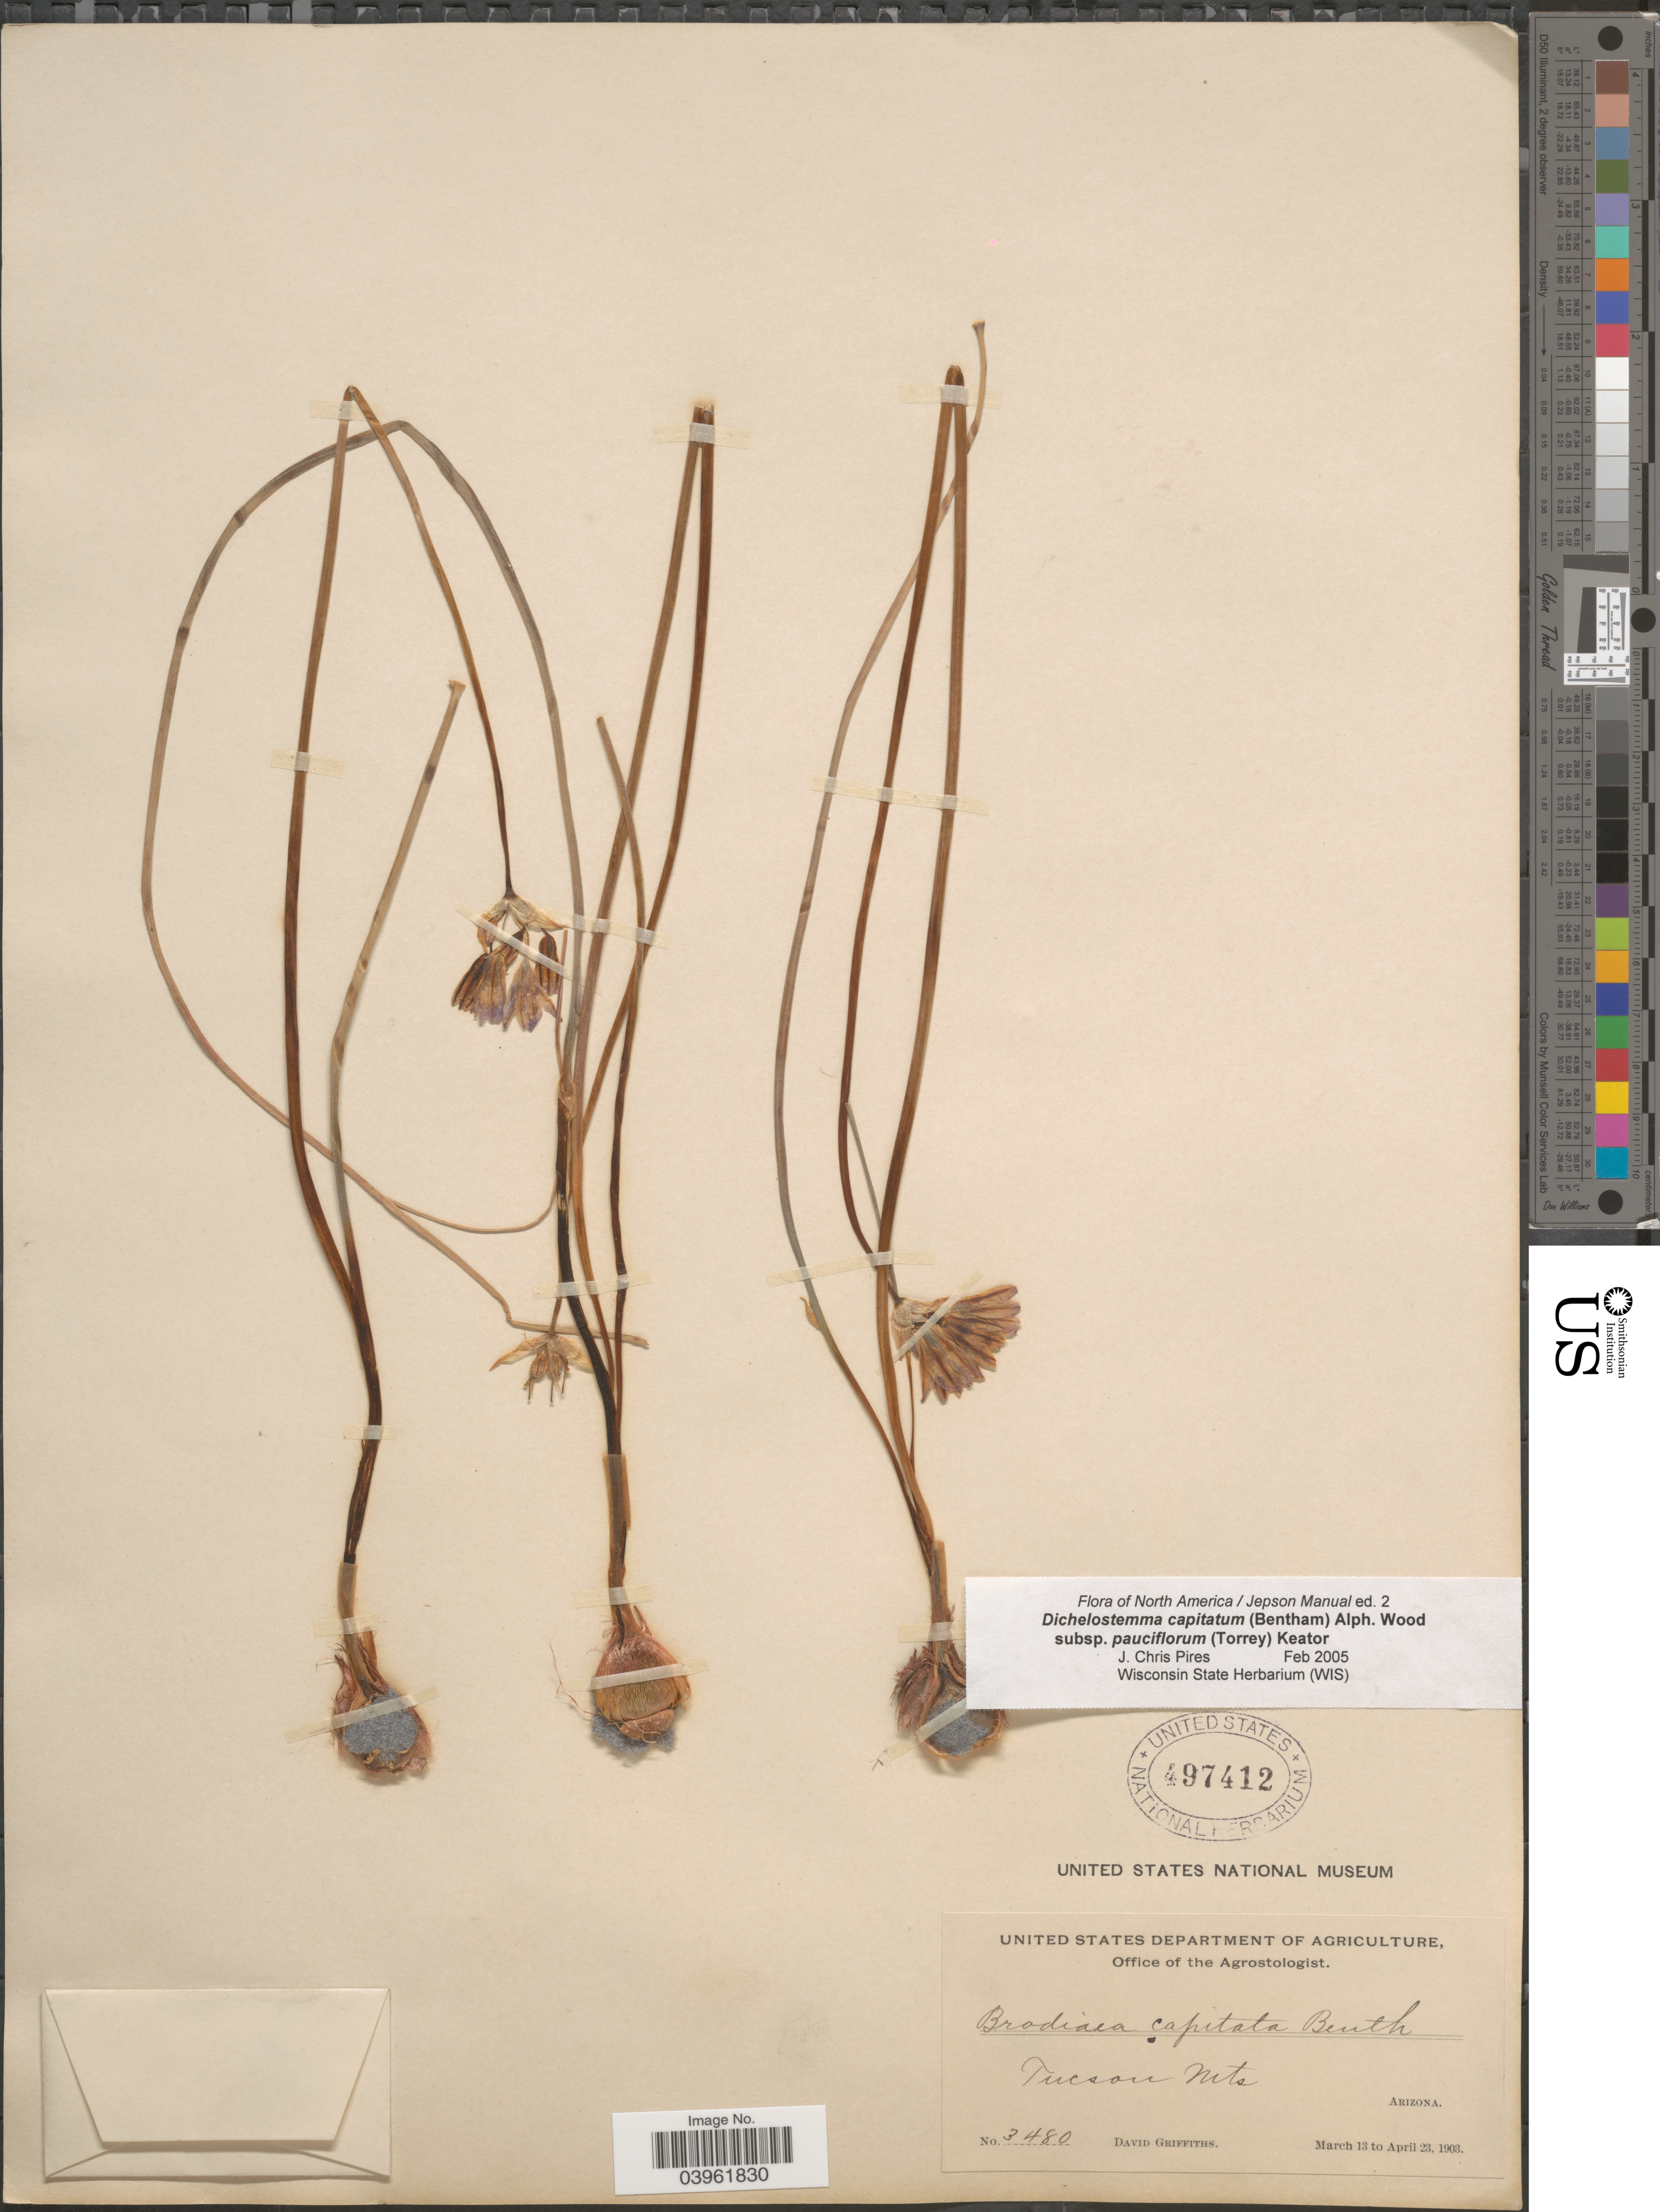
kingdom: Plantae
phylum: Tracheophyta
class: Liliopsida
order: Asparagales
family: Asparagaceae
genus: Dichelostemma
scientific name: Dichelostemma capitatum subsp. pauciflorum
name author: (Torr.) Keator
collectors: D. Griffiths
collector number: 3480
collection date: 1903-03-13/1903-04-23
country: United States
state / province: Arizona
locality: Tucson Mts.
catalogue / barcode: US 497412